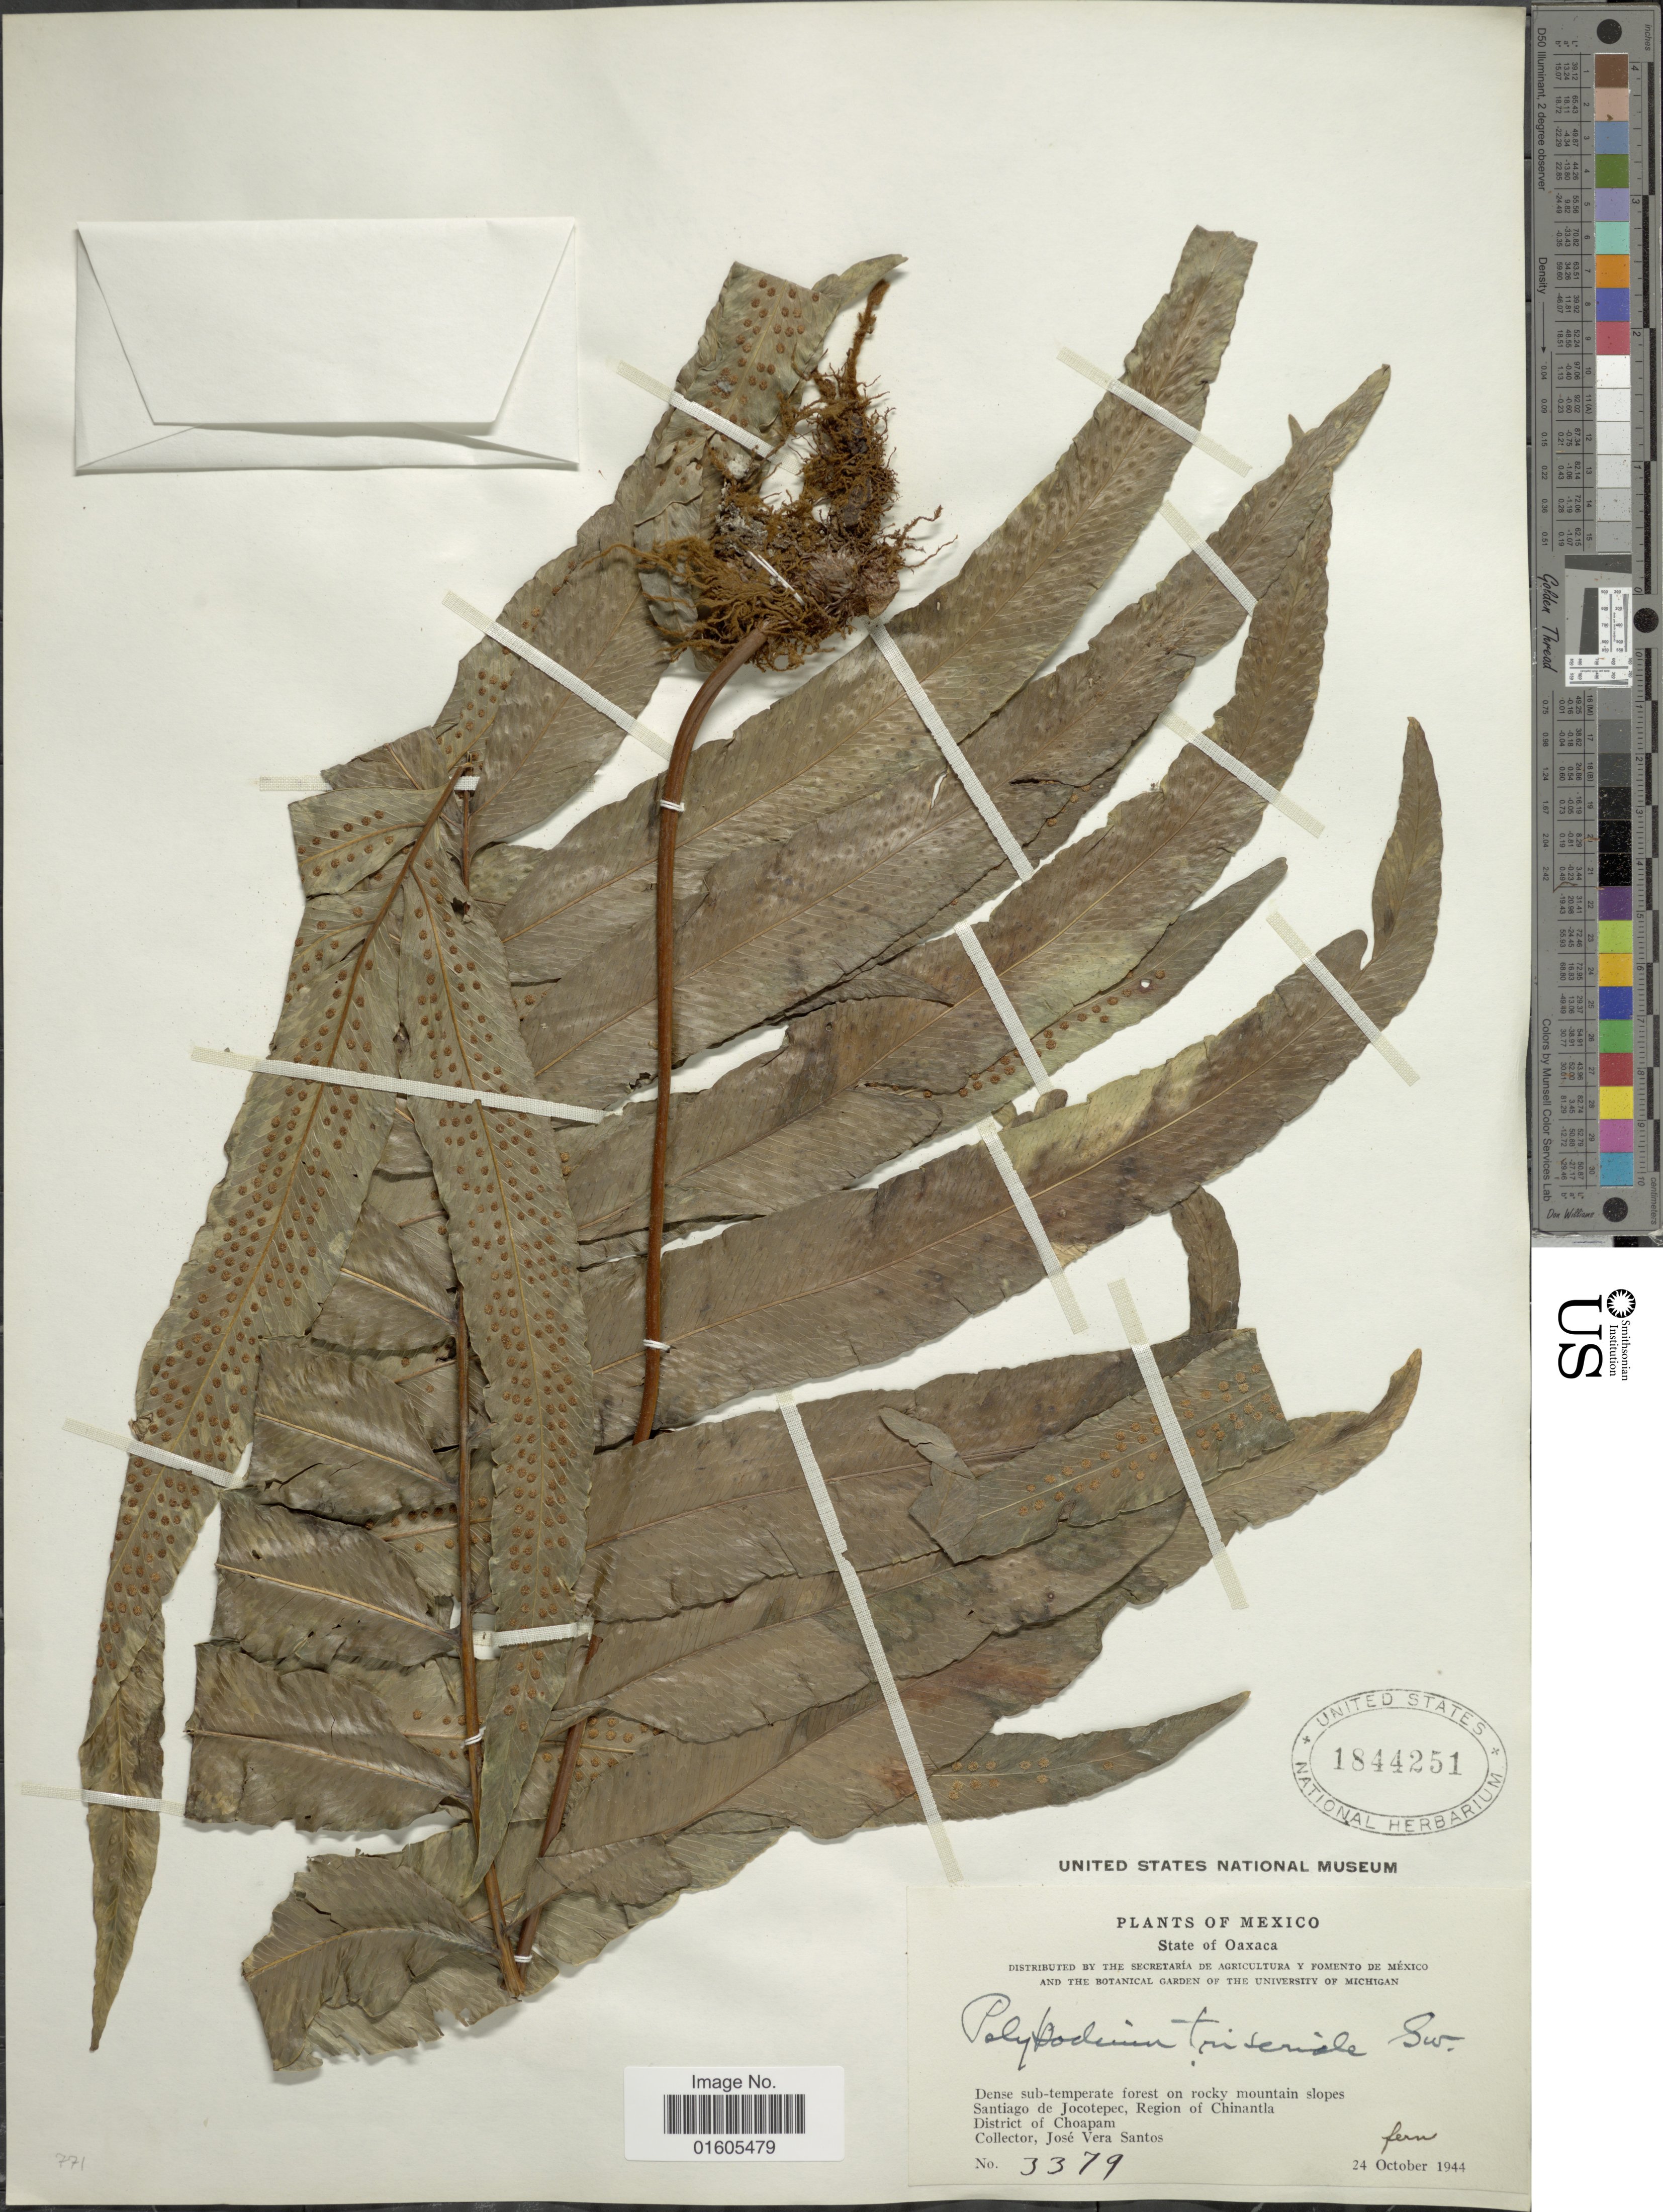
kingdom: Plantae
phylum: Tracheophyta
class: Polypodiopsida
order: Polypodiales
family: Polypodiaceae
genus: Serpocaulon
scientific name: Serpocaulon triseriale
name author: (Sw.) A.R. Sm.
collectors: J. V. Santos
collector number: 3379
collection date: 1944-10-24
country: Mexico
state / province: Oaxaca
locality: Santiago de Jocotepec, Region of Chinantla, District of Choapam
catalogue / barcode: US 1844251